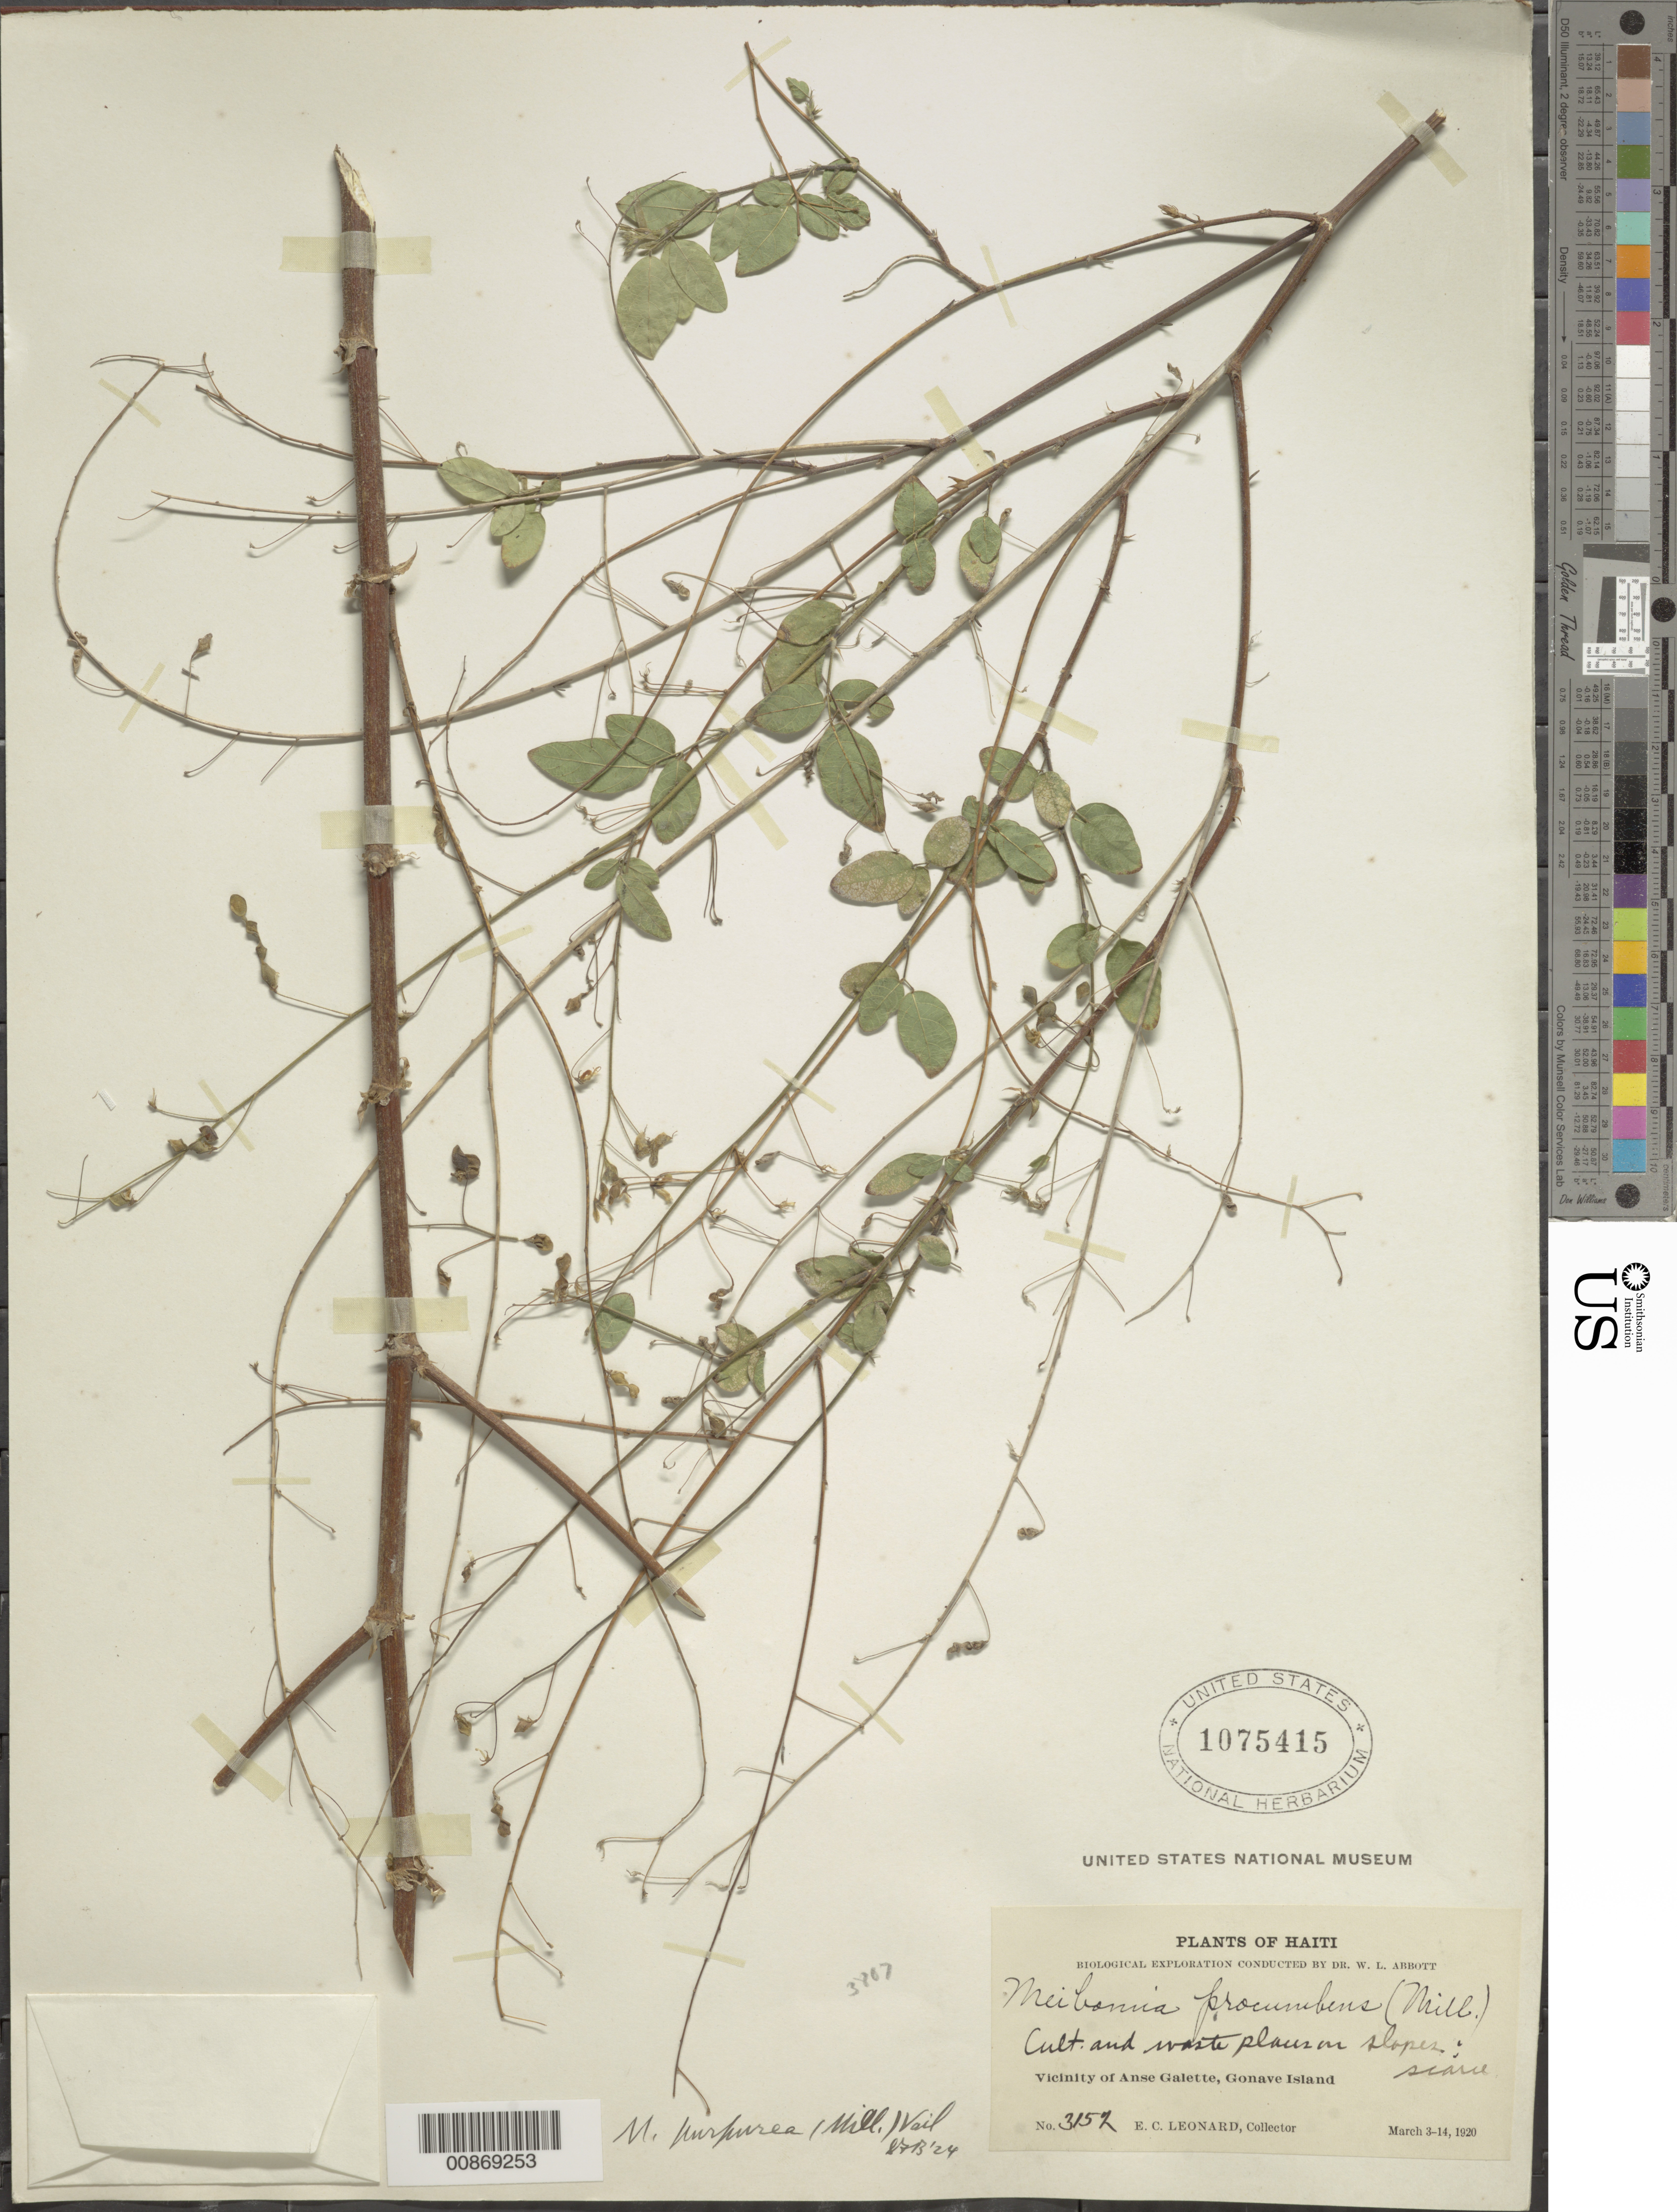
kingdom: Plantae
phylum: Tracheophyta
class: Magnoliopsida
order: Fabales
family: Fabaceae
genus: Desmodium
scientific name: Desmodium tortuosum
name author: (Sw.) DC.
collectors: E. C. Leonard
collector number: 3152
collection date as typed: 03 Mar 1920 to 14 Mar 1920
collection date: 1920-03-03/1920-03-14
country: Haiti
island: Île de la Gonâve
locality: Vicinity of Anse Galette, Gonave Island.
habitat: Cultivated and waste places on slopes.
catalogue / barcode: US 1075415